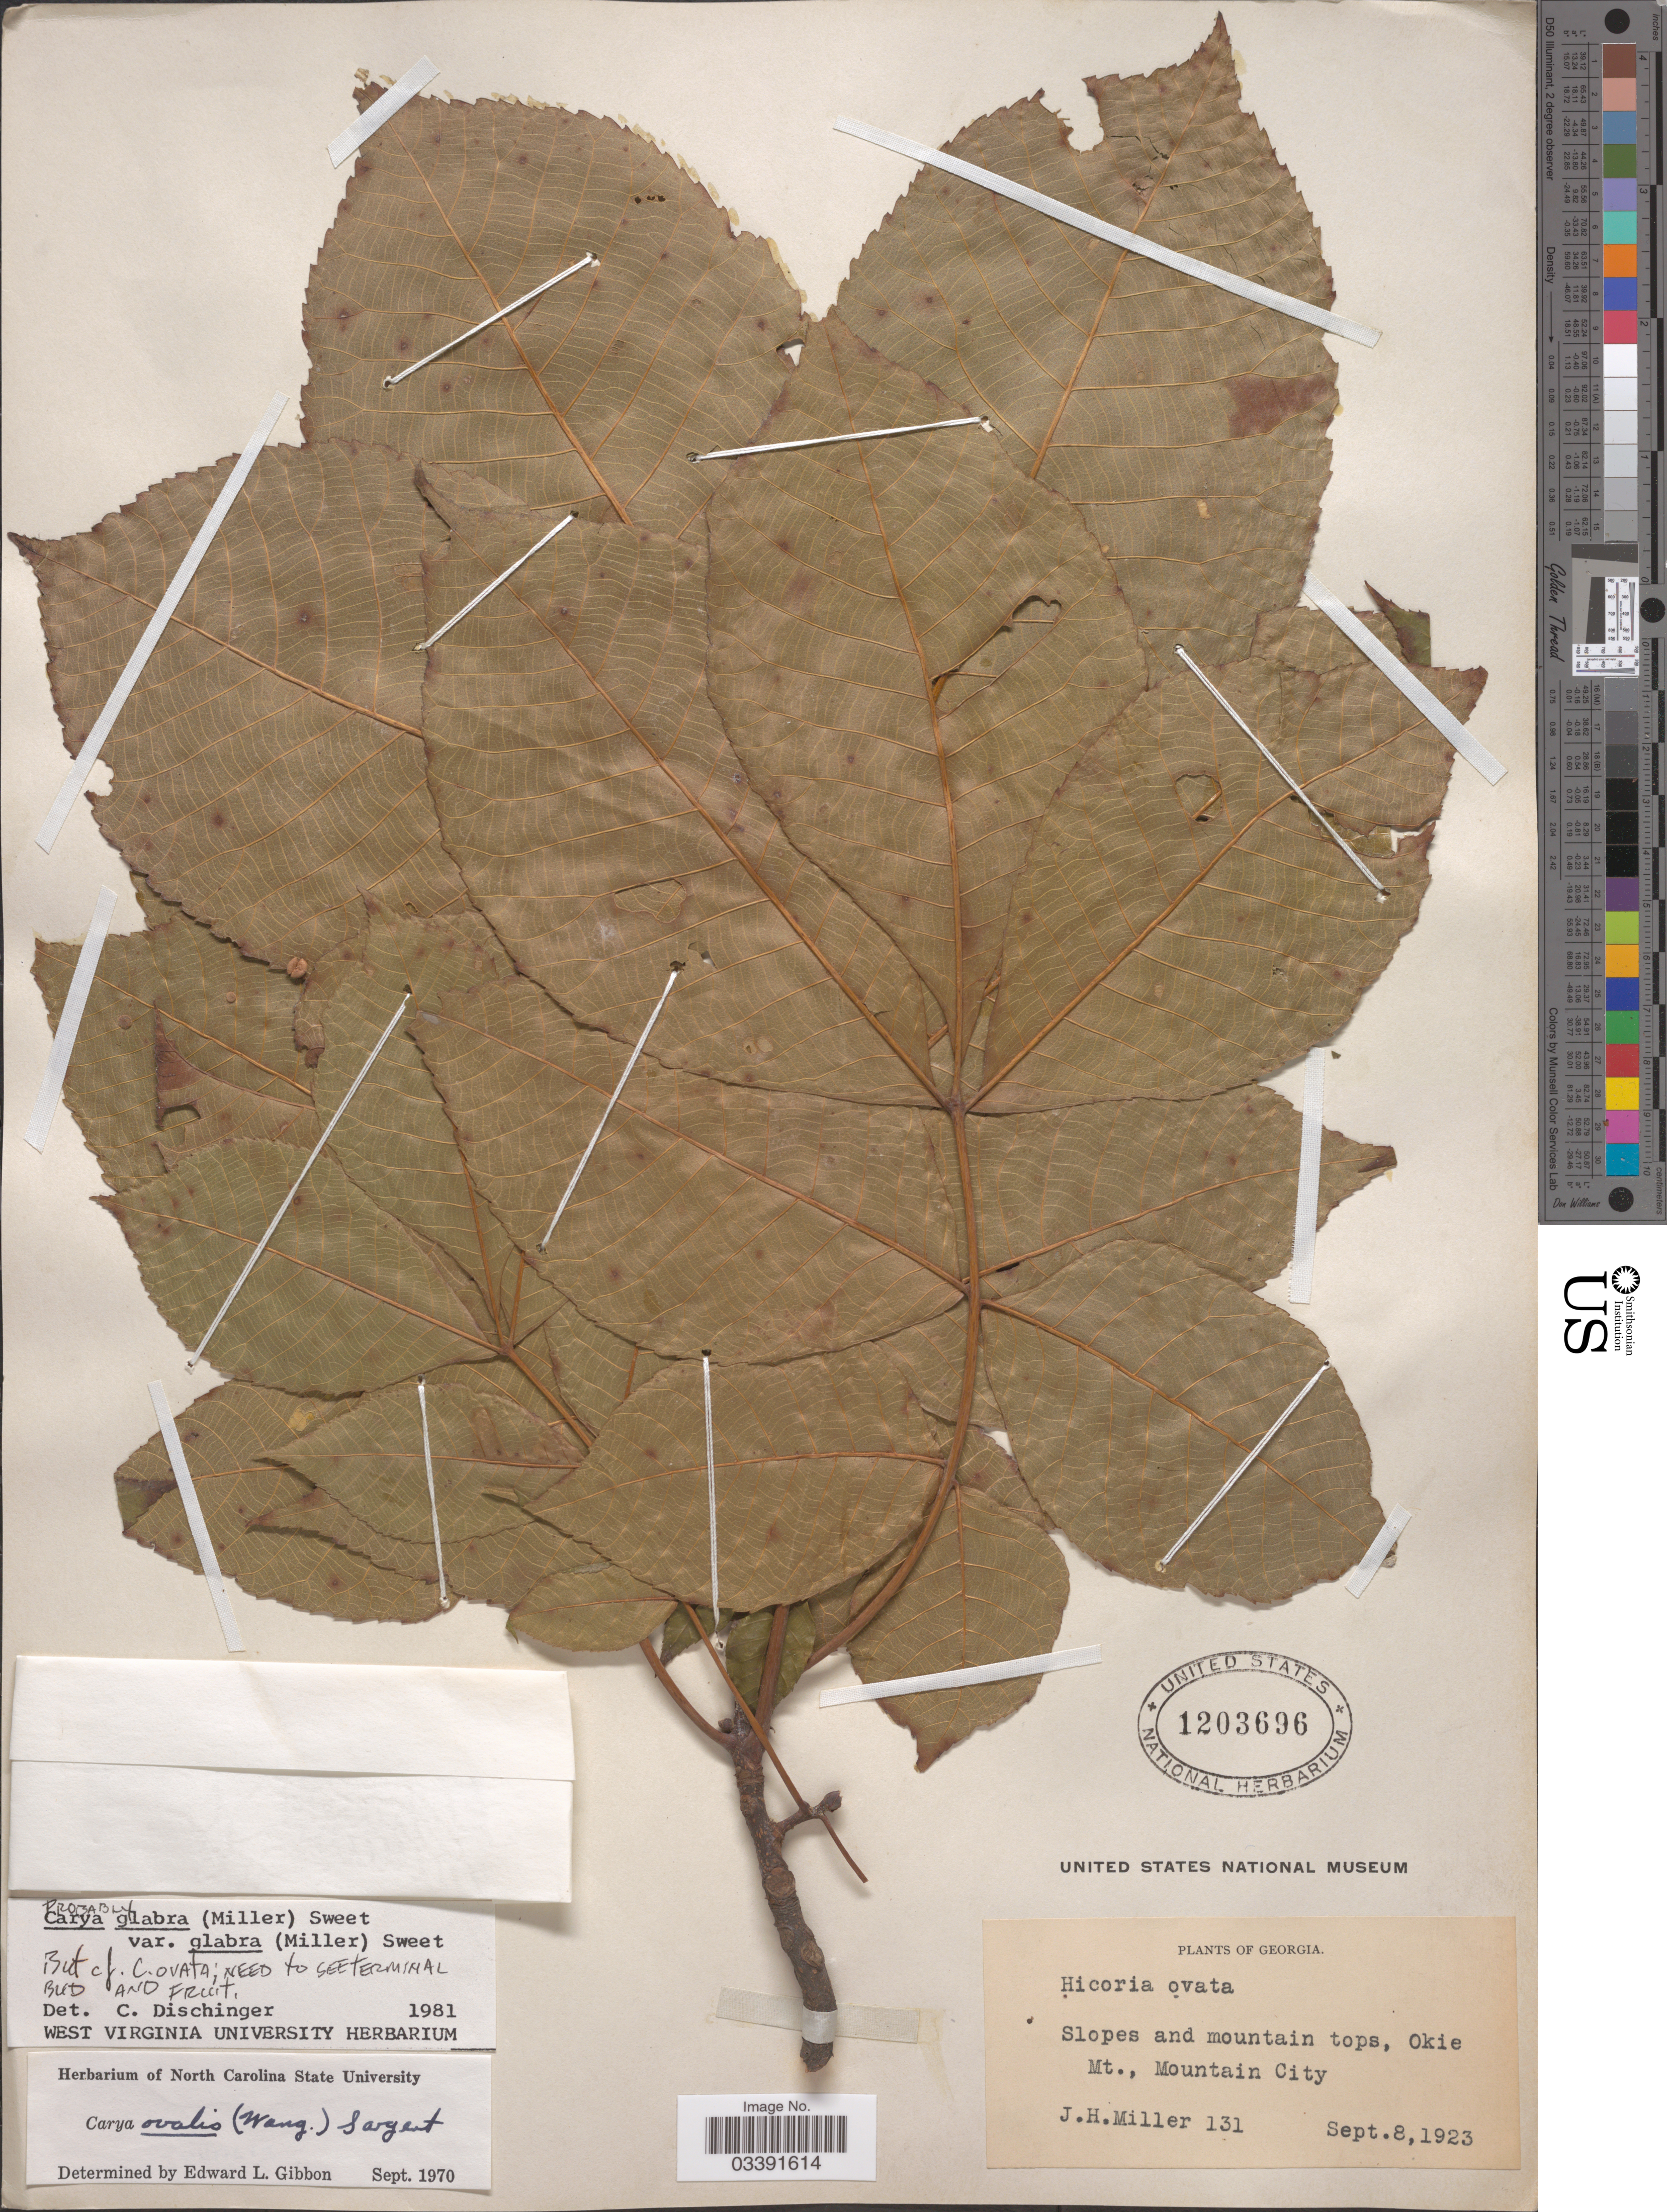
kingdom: Plantae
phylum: Tracheophyta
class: Magnoliopsida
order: Fagales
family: Juglandaceae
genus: Carya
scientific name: Carya glabra var. glabra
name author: (Mill.) Sweet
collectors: J. H. Miller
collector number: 131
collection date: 1923-09-08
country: United States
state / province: Georgia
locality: Slopes and mountain tops, Okie Mt., Mountain City.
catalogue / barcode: US 1203696